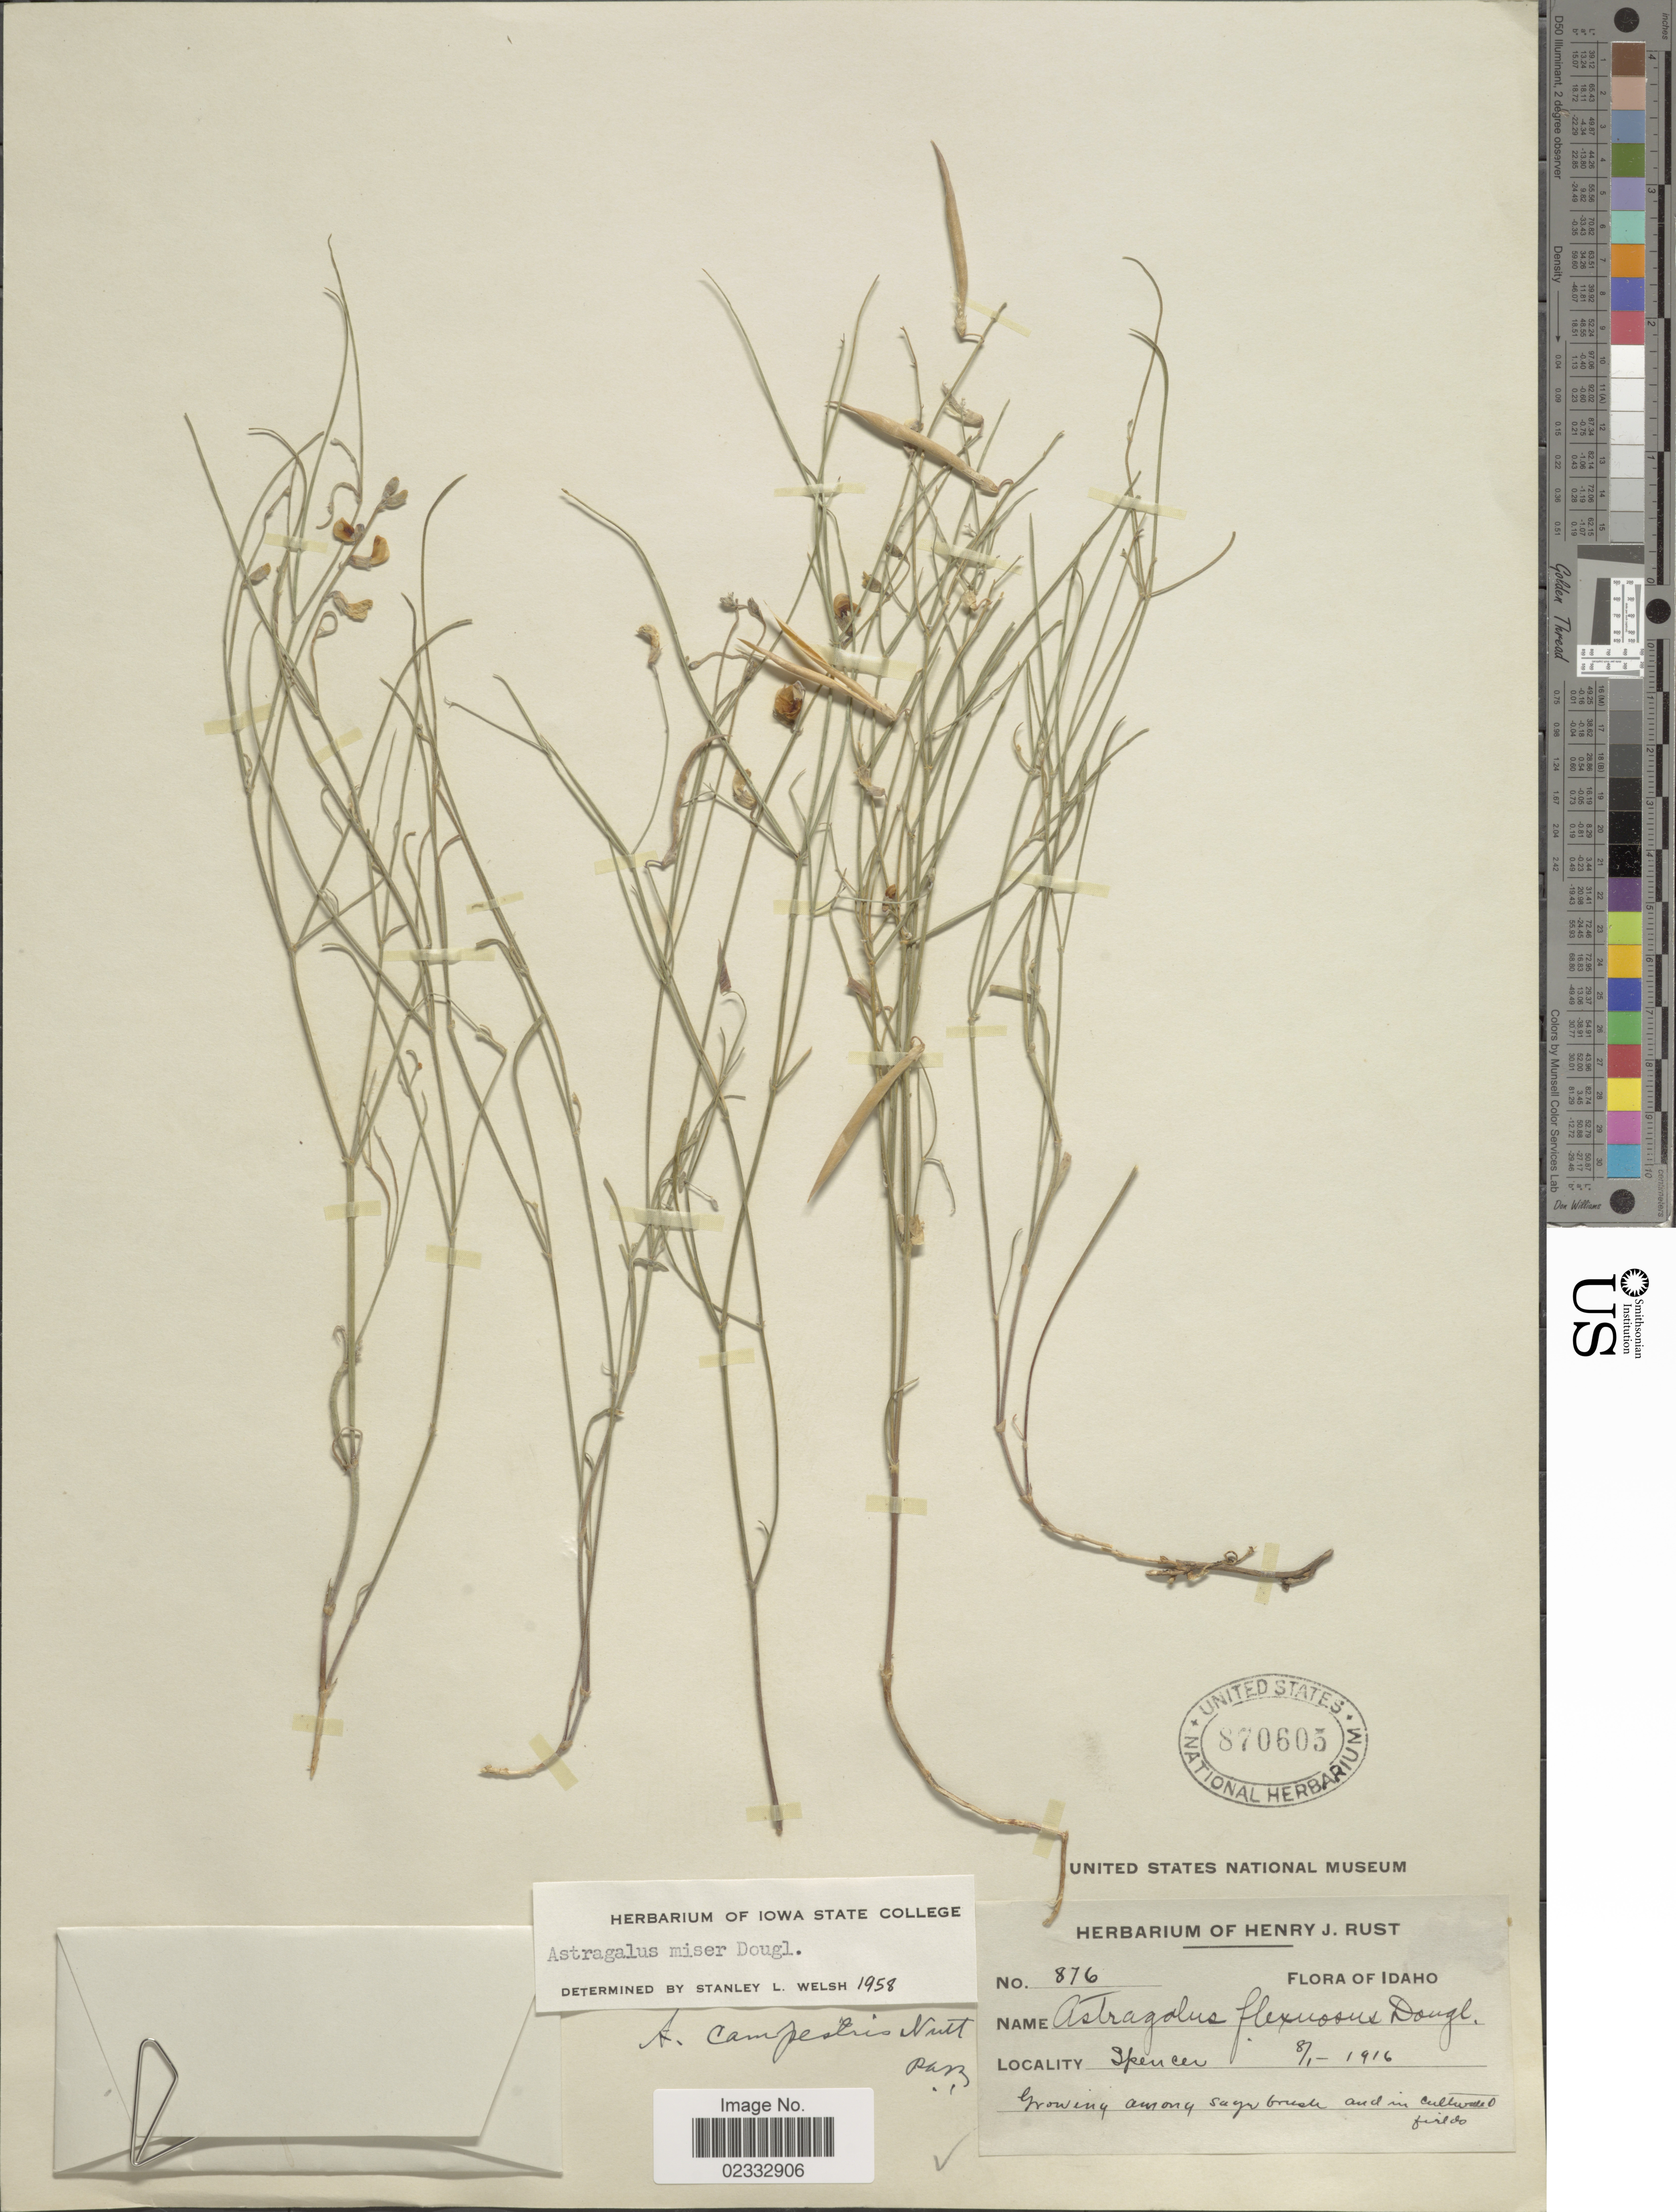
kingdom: Plantae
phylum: Tracheophyta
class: Magnoliopsida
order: Fabales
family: Fabaceae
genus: Astragalus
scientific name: Astragalus miser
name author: Douglas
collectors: ex herb. Henry J. Rust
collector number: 876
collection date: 1916-01-08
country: United States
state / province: Idaho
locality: Spencer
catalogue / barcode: US 870603